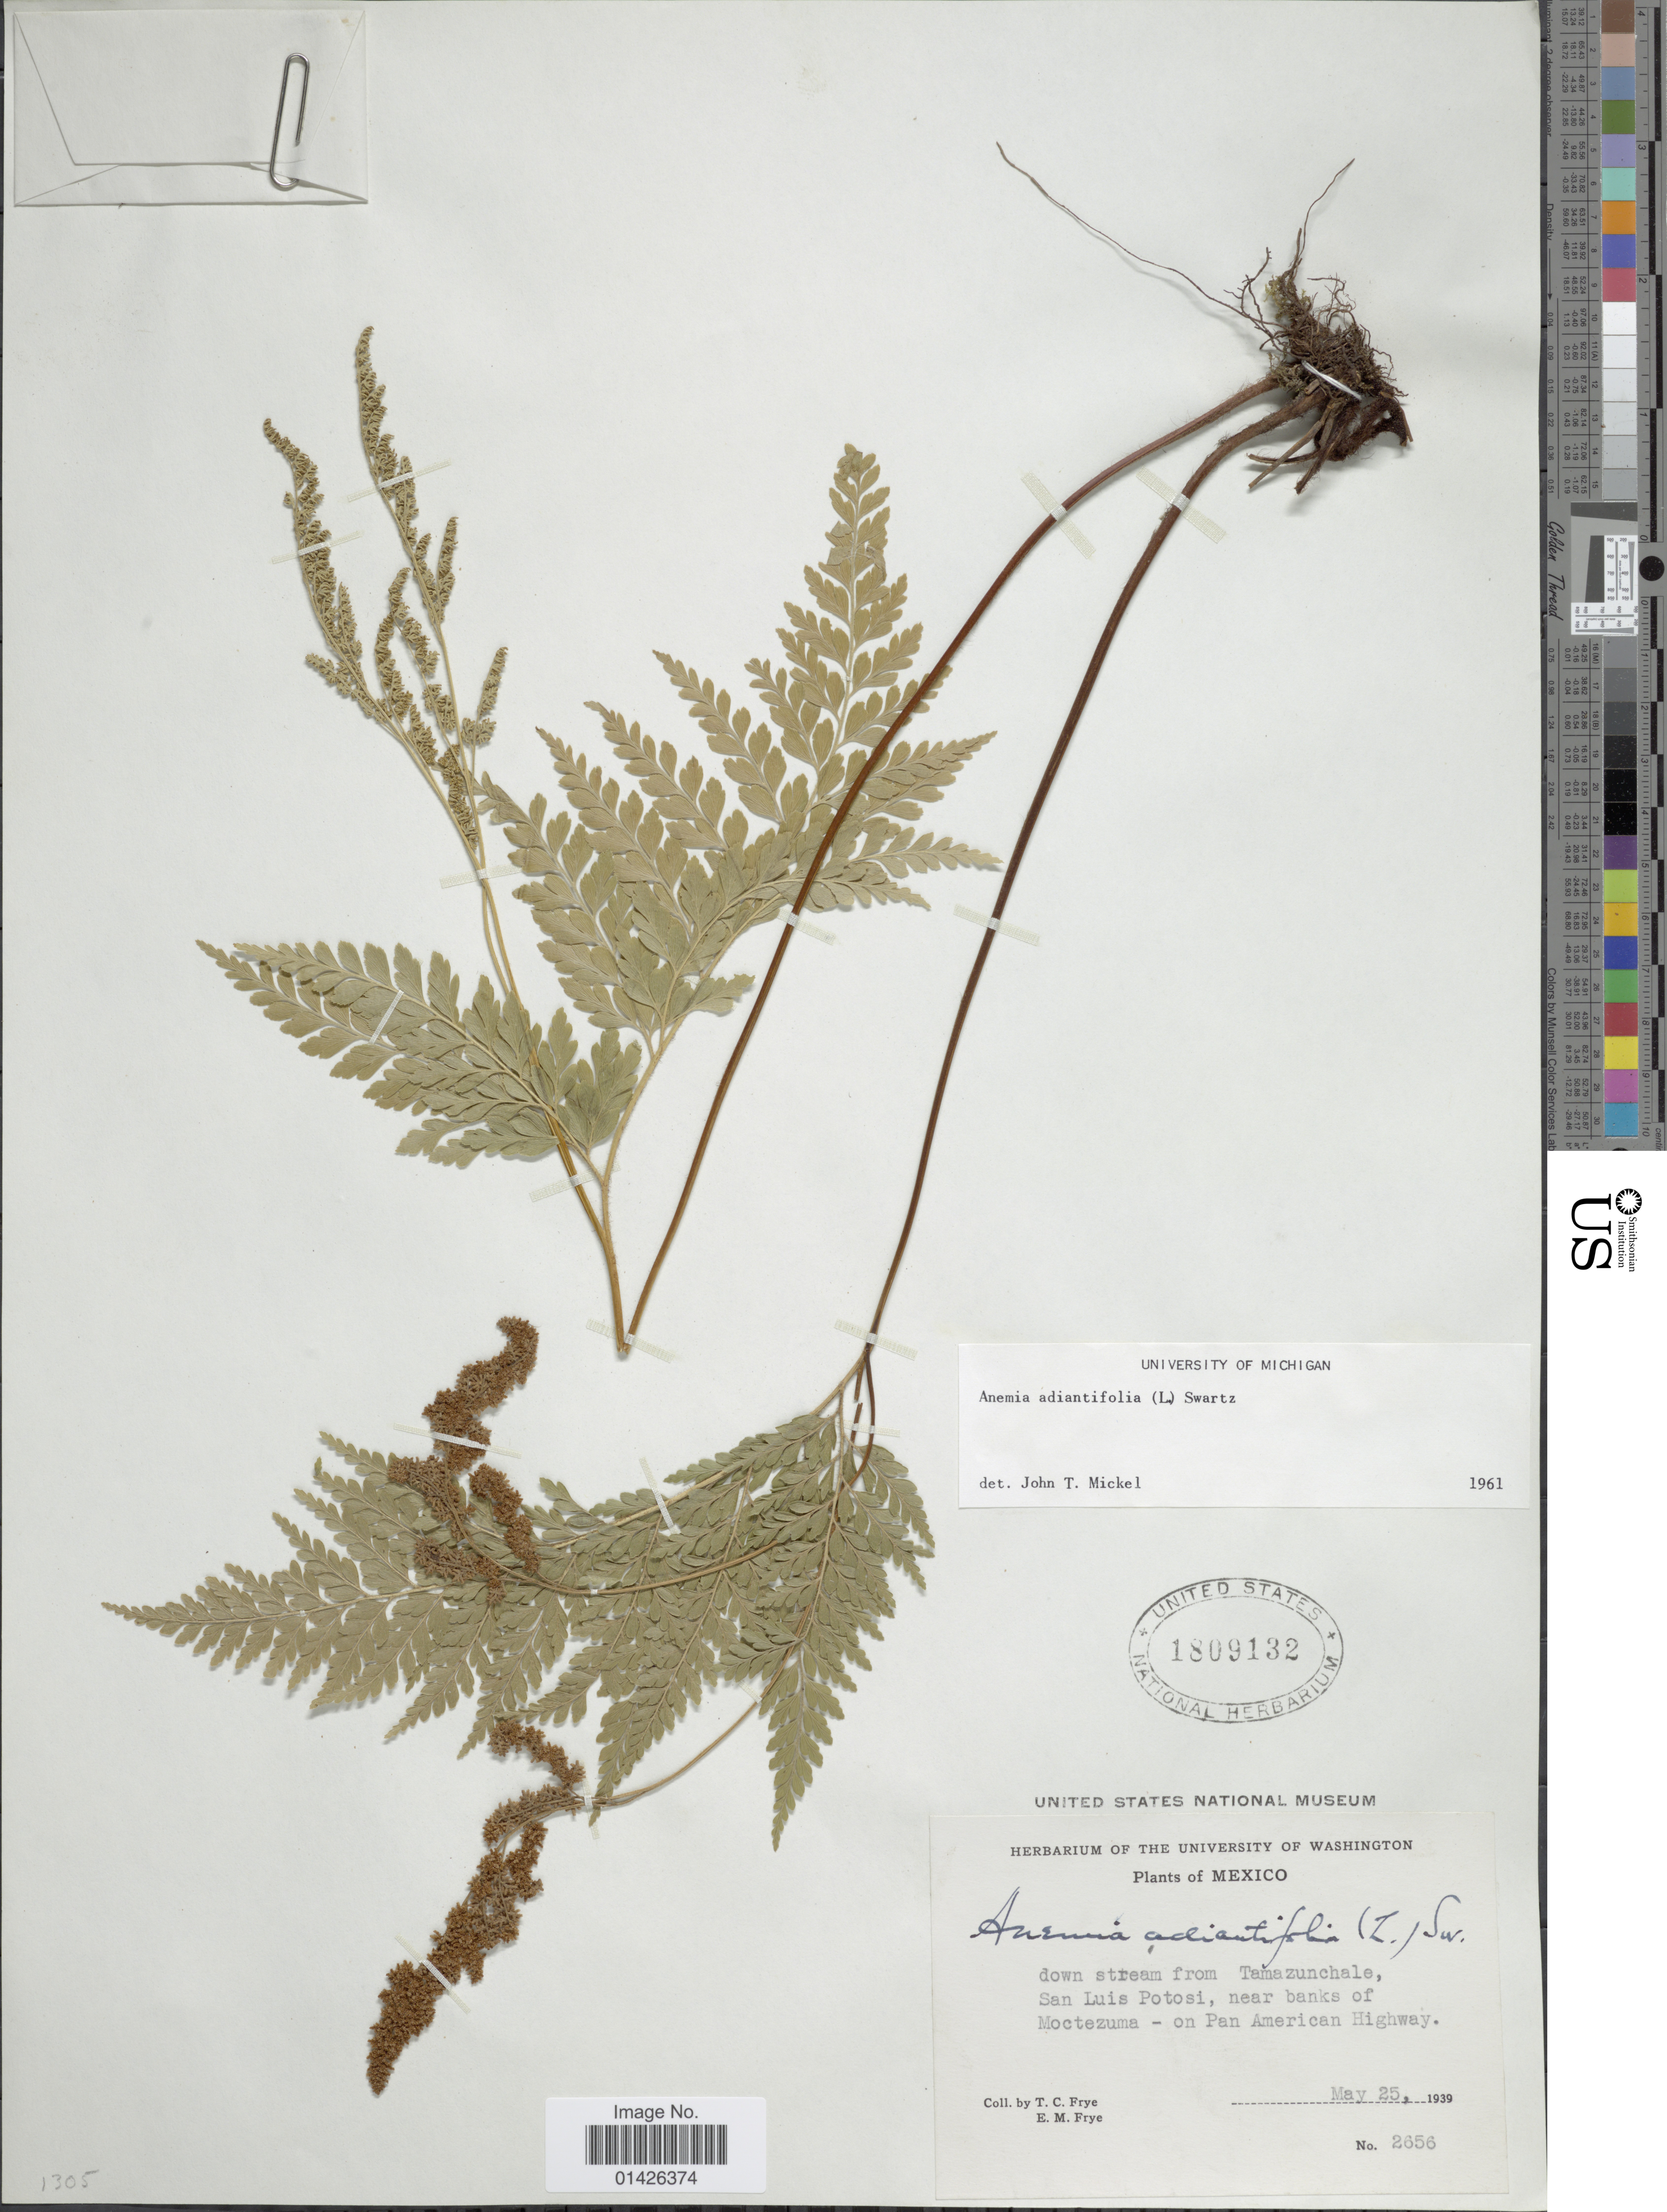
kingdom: Plantae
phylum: Tracheophyta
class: Polypodiopsida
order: Schizaeales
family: Anemiaceae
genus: Anemia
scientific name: Anemia adiantifolia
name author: (L.) Sw.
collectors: T. C. Frye & E. Frye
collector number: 2656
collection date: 1939-05-25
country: Mexico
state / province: San Luis Potosí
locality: Down stream from Tamazunchale, near banks of Moctezuma - on Pan American Highway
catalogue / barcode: US 1809132